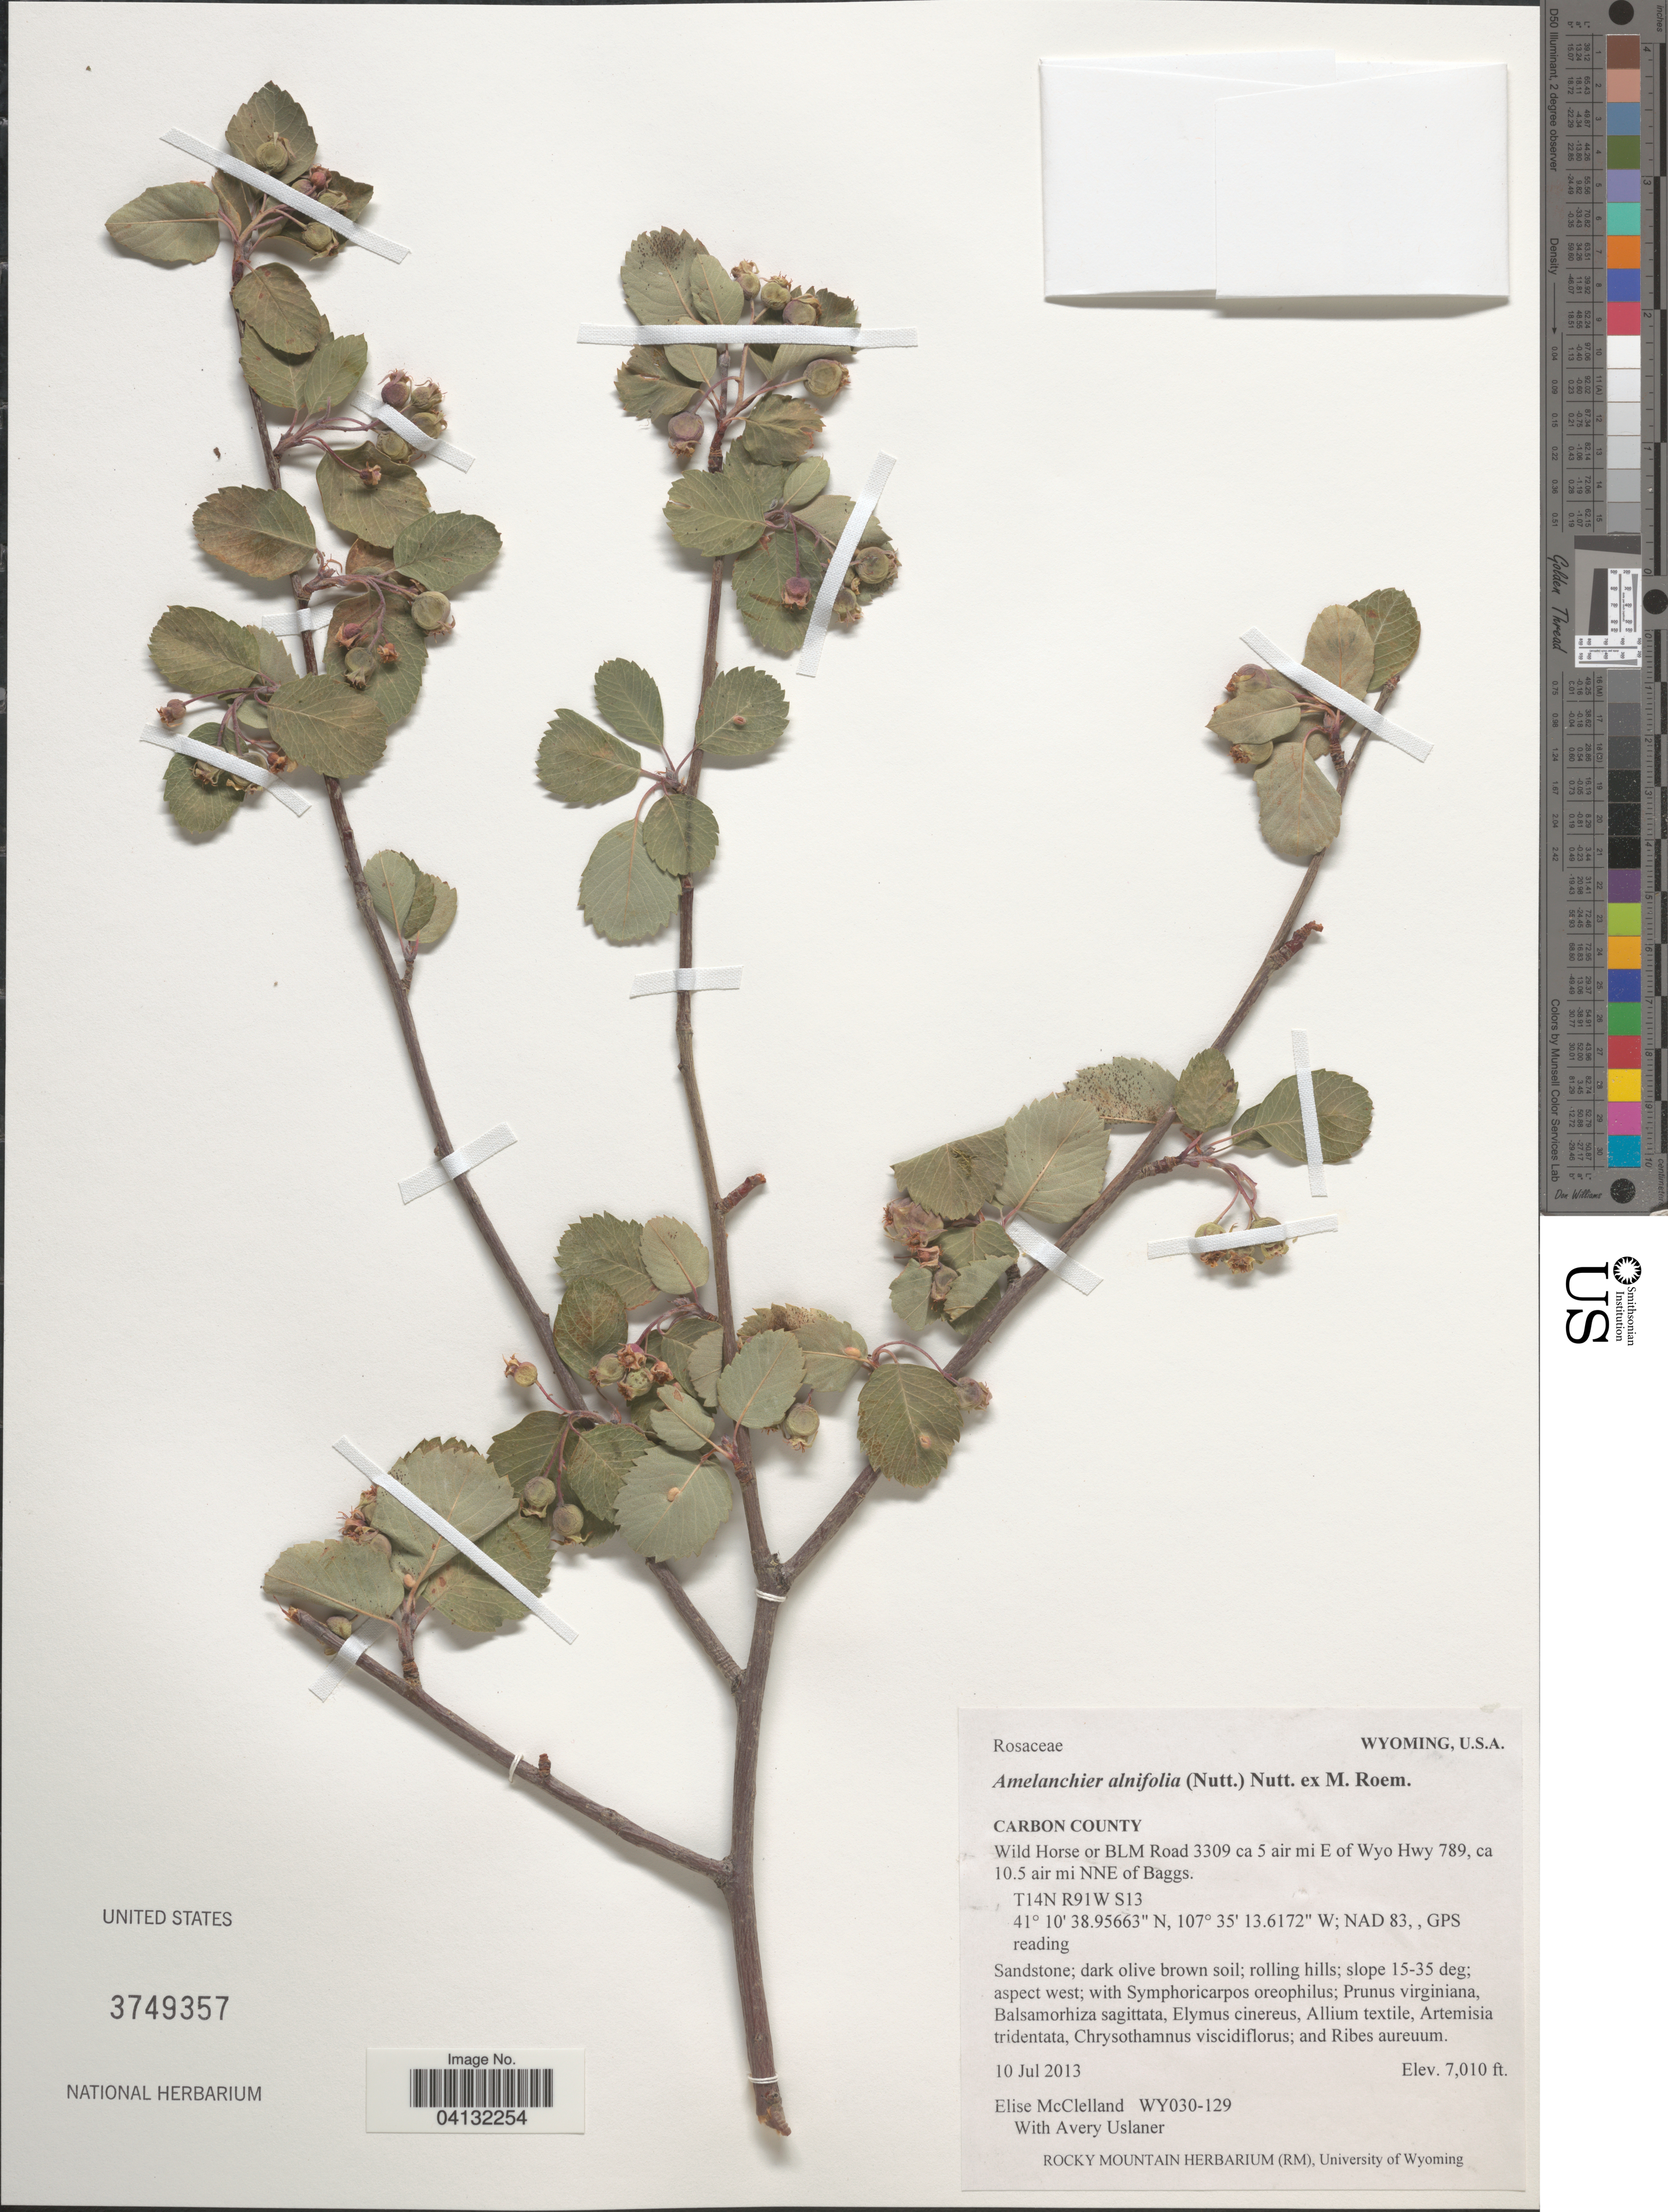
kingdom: Plantae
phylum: Tracheophyta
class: Magnoliopsida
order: Rosales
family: Rosaceae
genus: Amelanchier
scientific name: Amelanchier alnifolia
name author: (Nutt.) Nutt. ex M. Roem.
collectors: E. McClelland & A. Uslaner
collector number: WY030-129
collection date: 2013-07-10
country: United States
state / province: Wyoming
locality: Carbon County. Wild Horse or BLM Road 3309 ca 5 air mi E of Wyo Hwy 789, ca 11.5 air mi NNE of Baggs. T14N R91W S13. NAD 83, , GPS reading.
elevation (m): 2137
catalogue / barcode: US 3749357